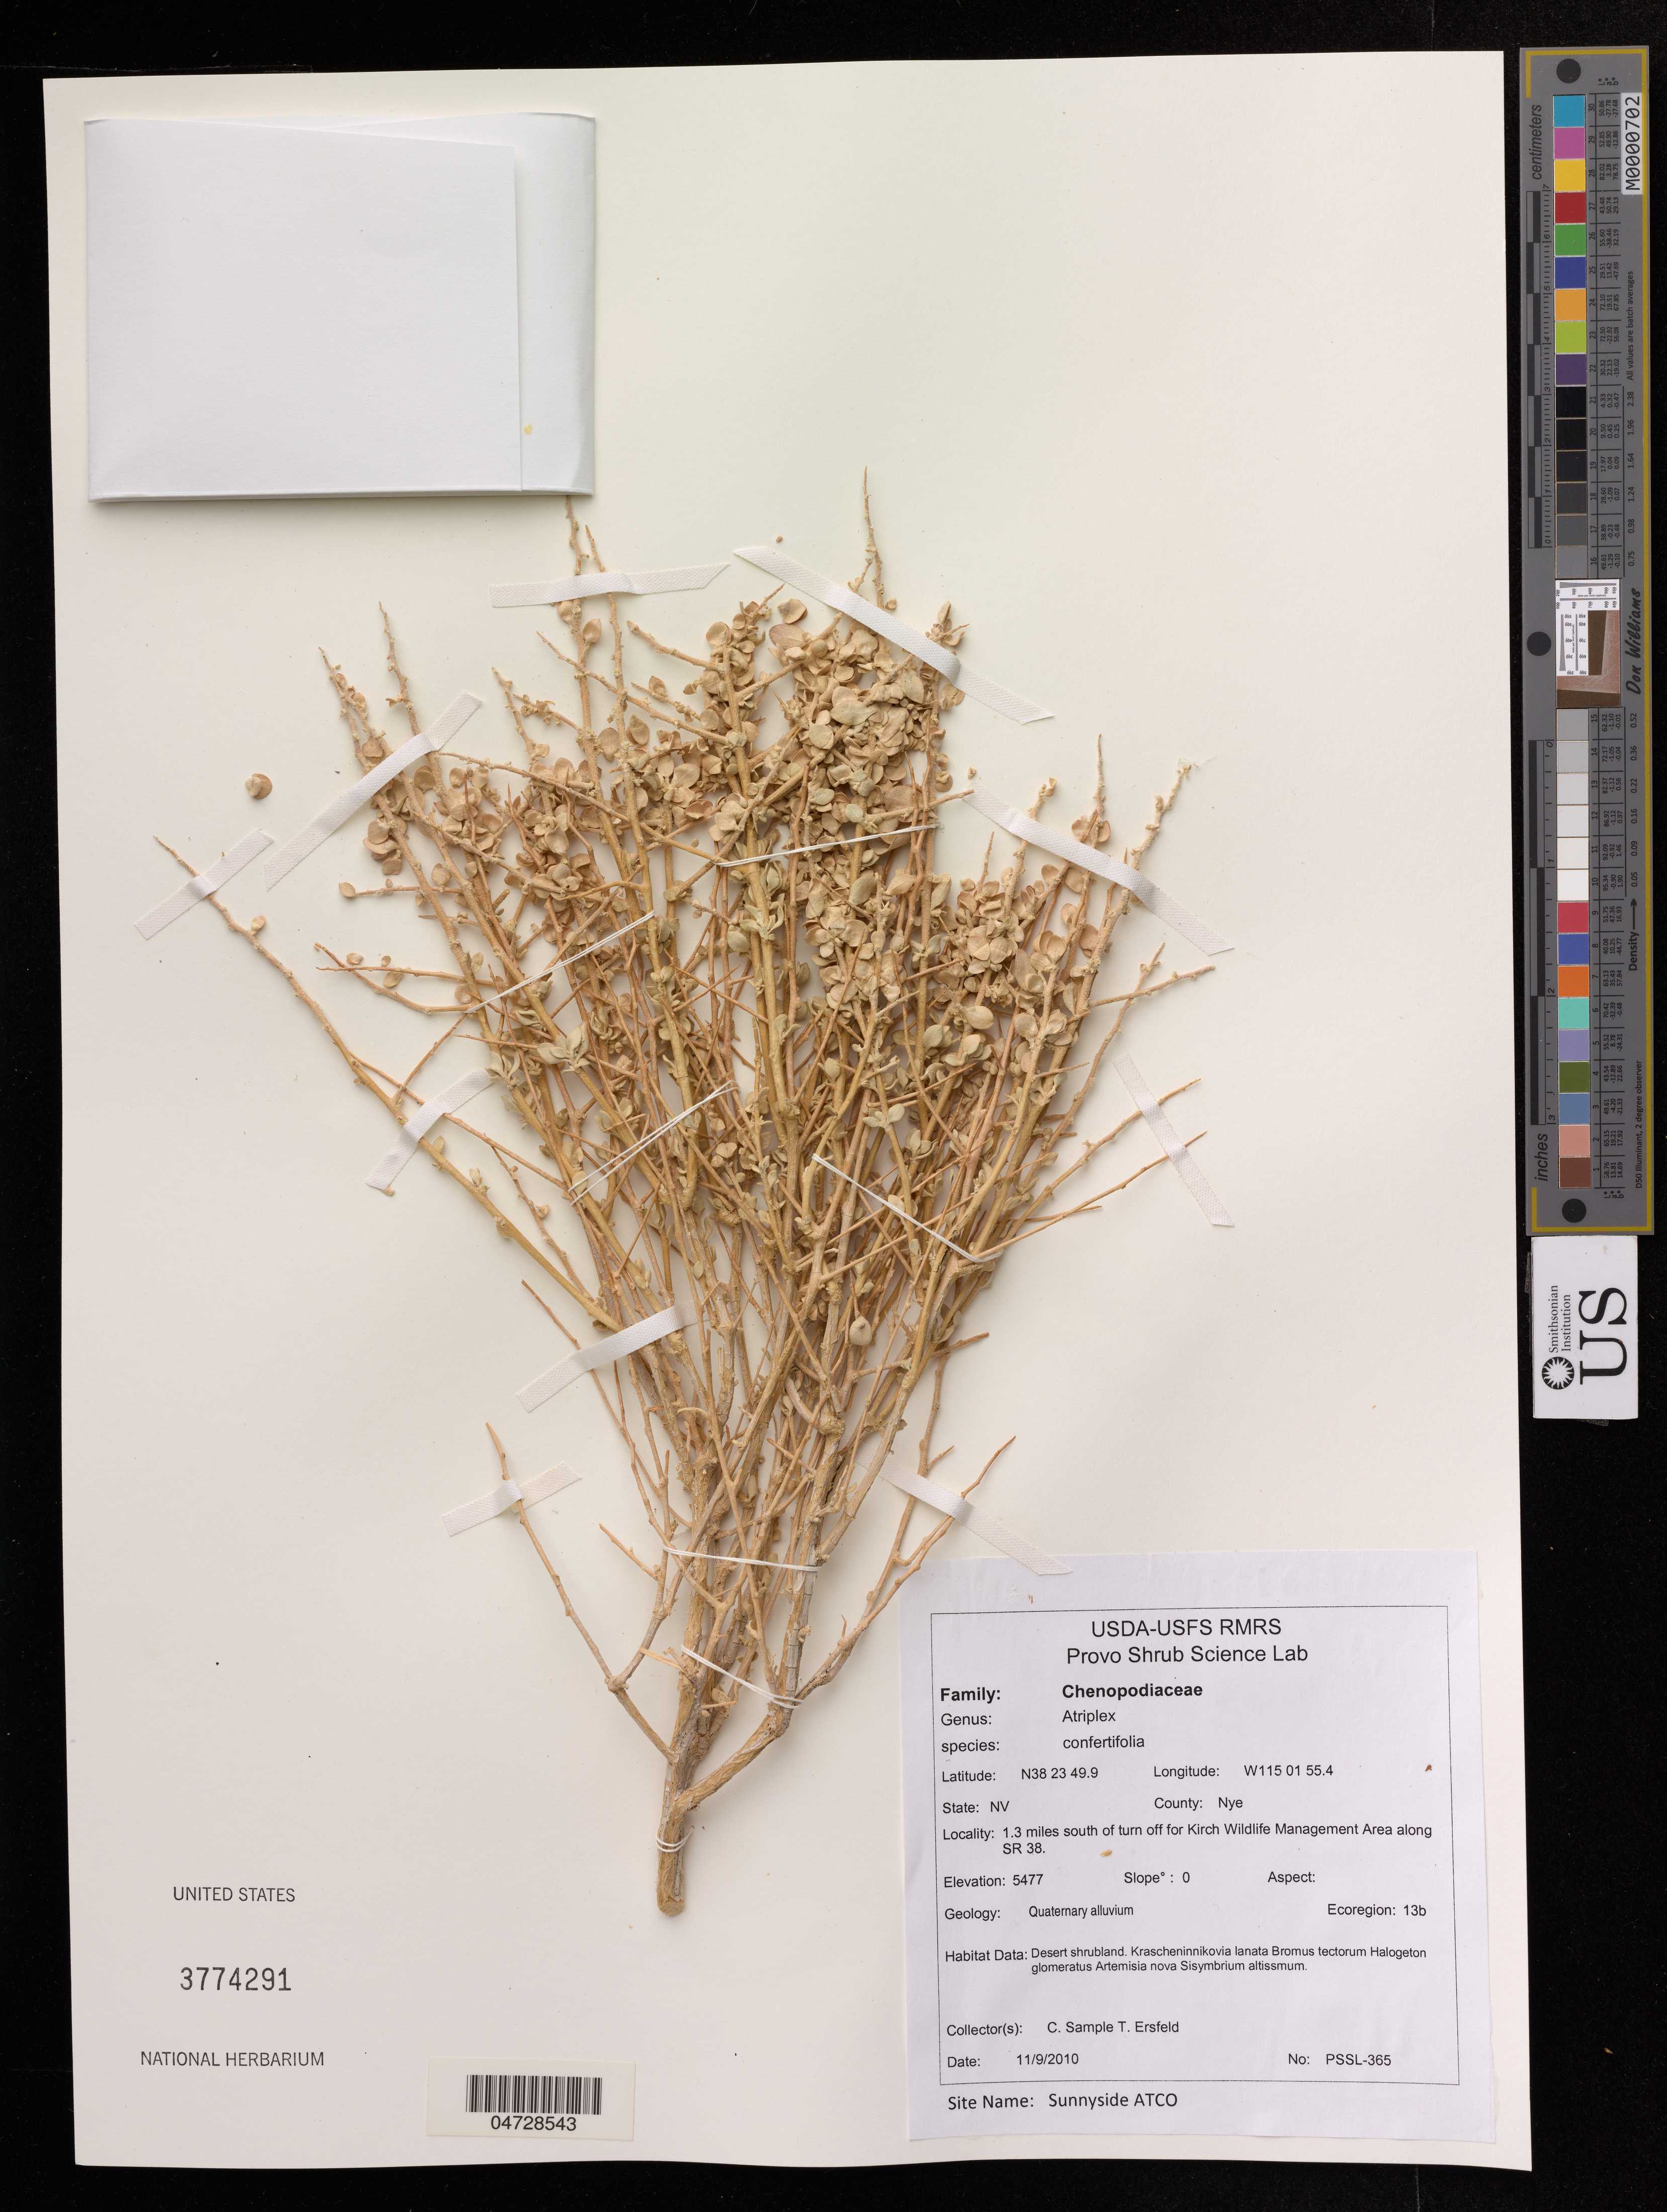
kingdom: Plantae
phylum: Tracheophyta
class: Magnoliopsida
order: Caryophyllales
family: Amaranthaceae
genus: Atriplex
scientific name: Atriplex confertifolia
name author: (Torr. & Frém.) S. Watson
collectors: C. Sample & T. Ersfeld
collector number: PSSL-365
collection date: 2010-11-09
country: United States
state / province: Nevada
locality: Nye, 1.3 miles south of turn off for Kirch Wildlife Management Area along SR 38.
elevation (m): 1669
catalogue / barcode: US 3774291